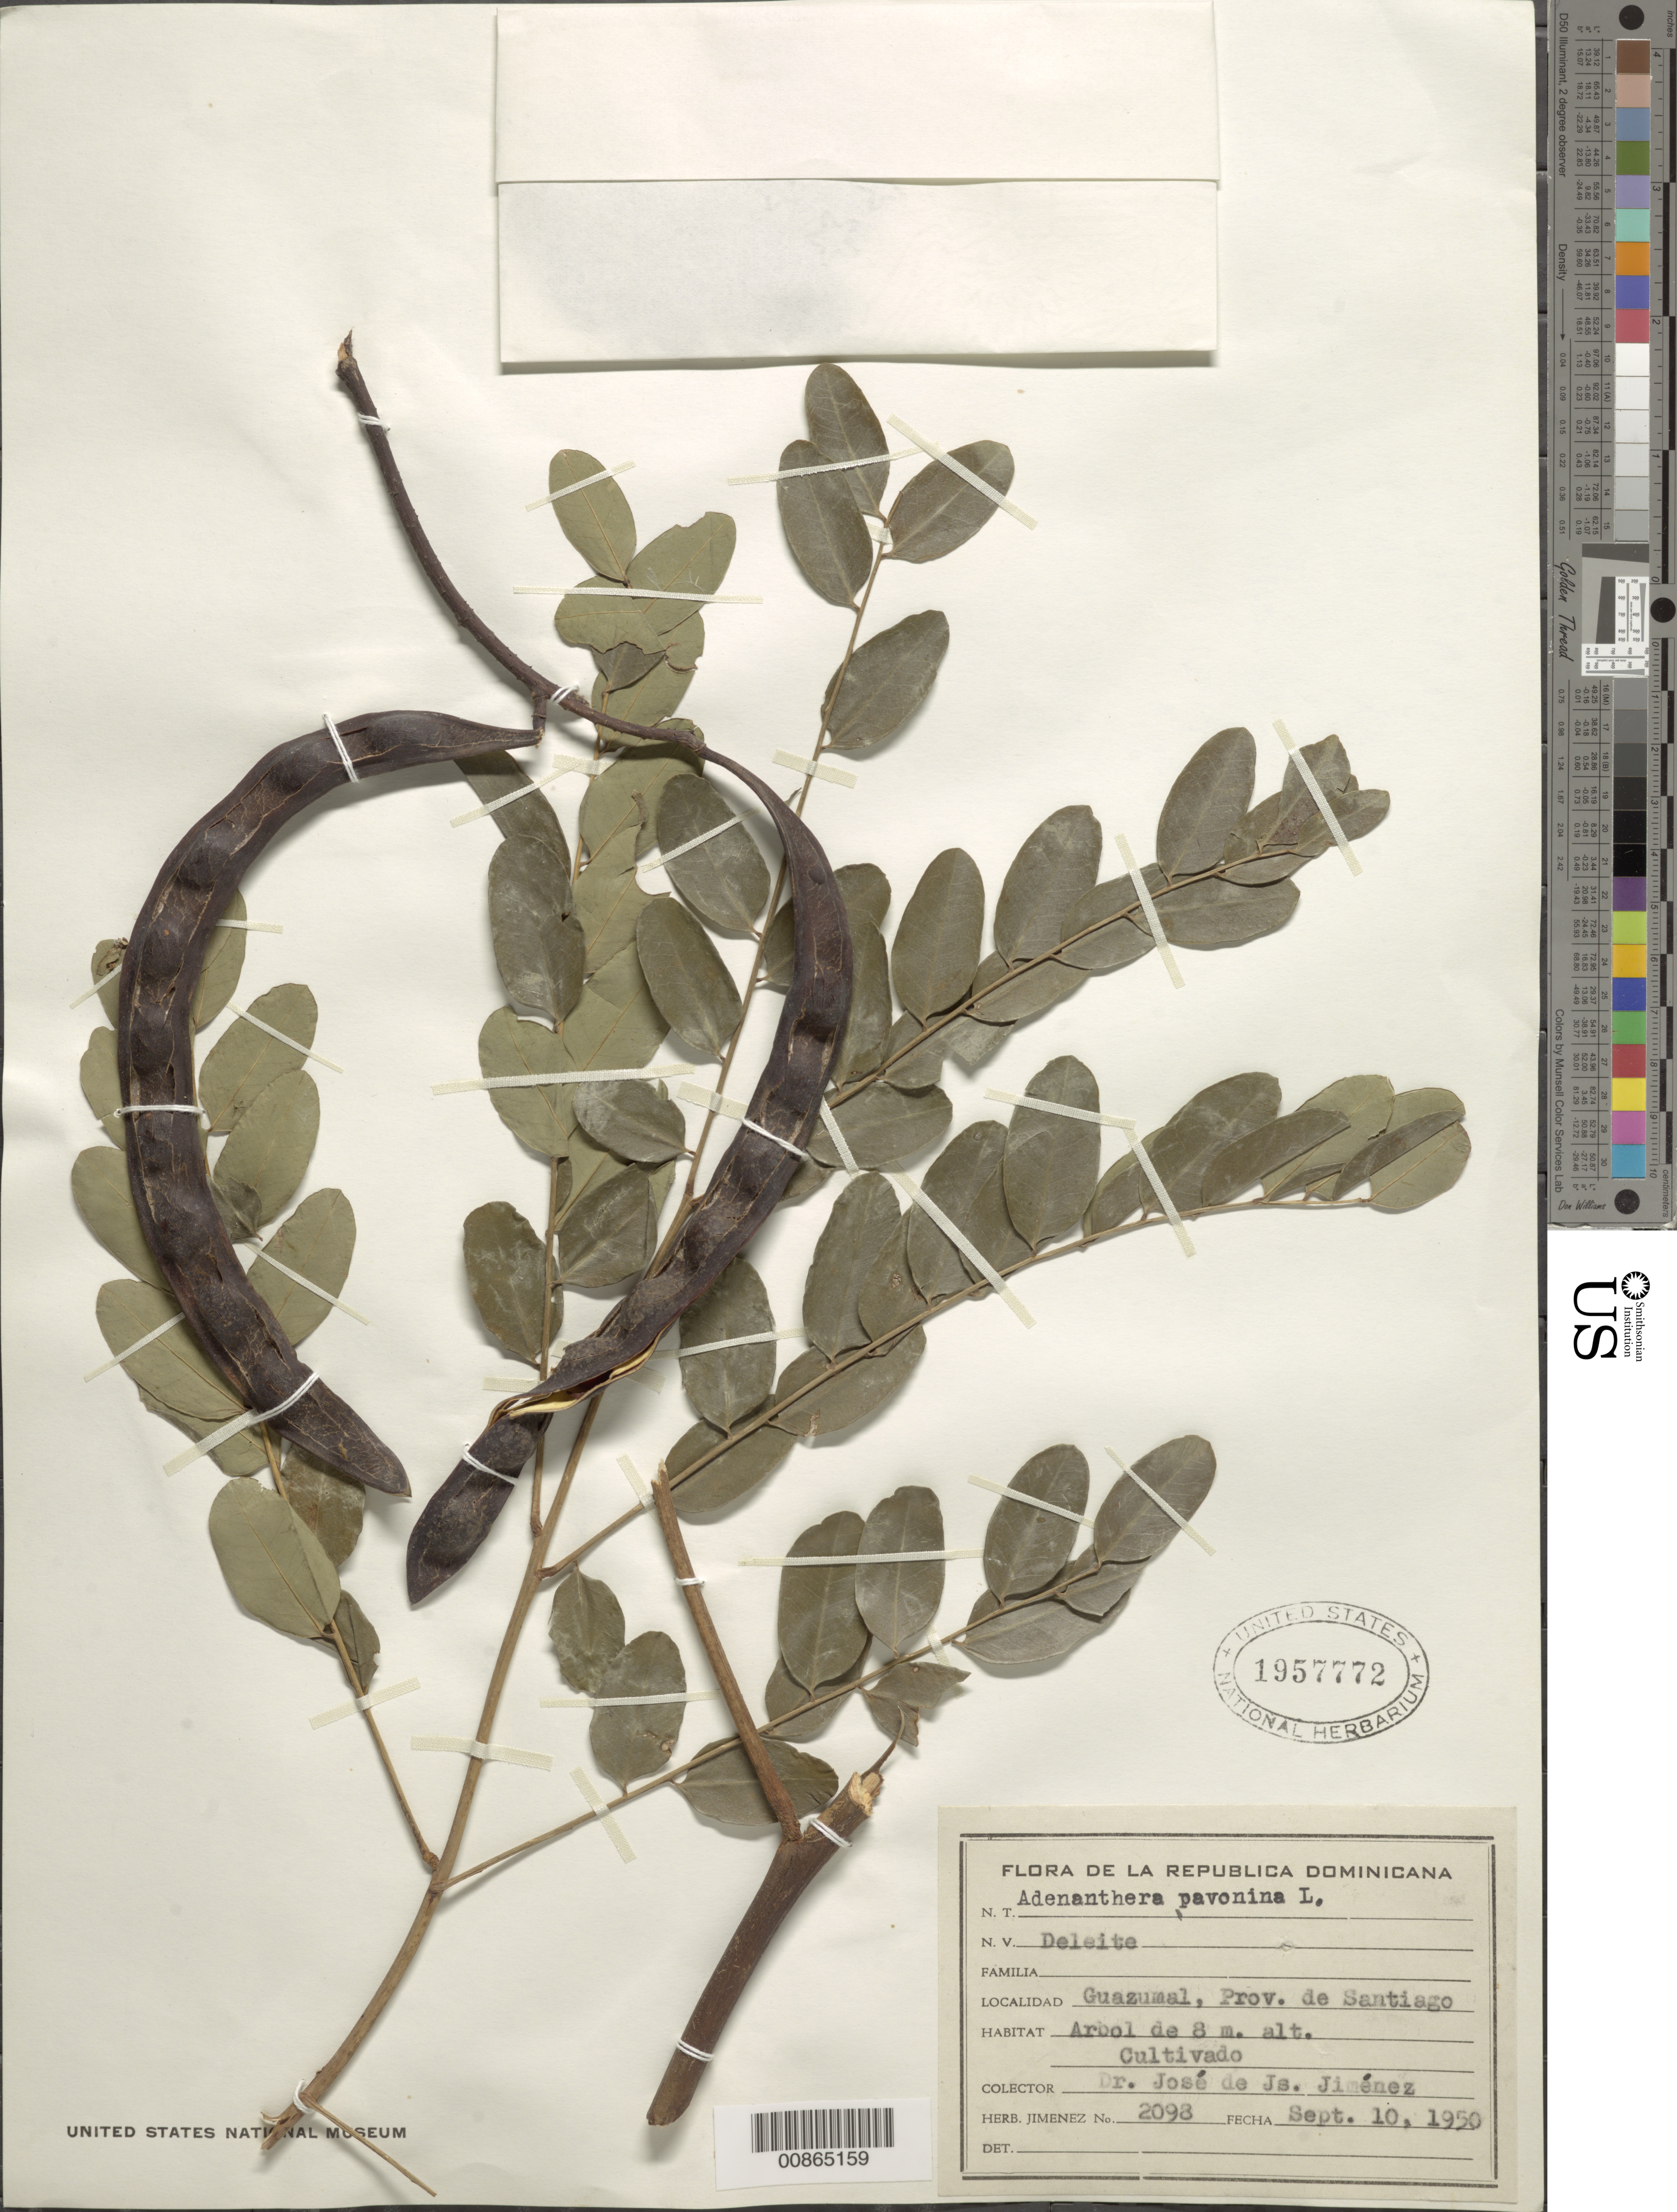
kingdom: Plantae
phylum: Tracheophyta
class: Magnoliopsida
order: Fabales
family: Fabaceae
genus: Adenanthera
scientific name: Adenanthera pavonina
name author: L.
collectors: J. J. Jiménez Almonte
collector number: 2098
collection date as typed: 10 Sep 1950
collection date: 1950-09-10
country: Dominican Republic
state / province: Santiago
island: Hispaniola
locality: Guazumal.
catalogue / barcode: US 1957772